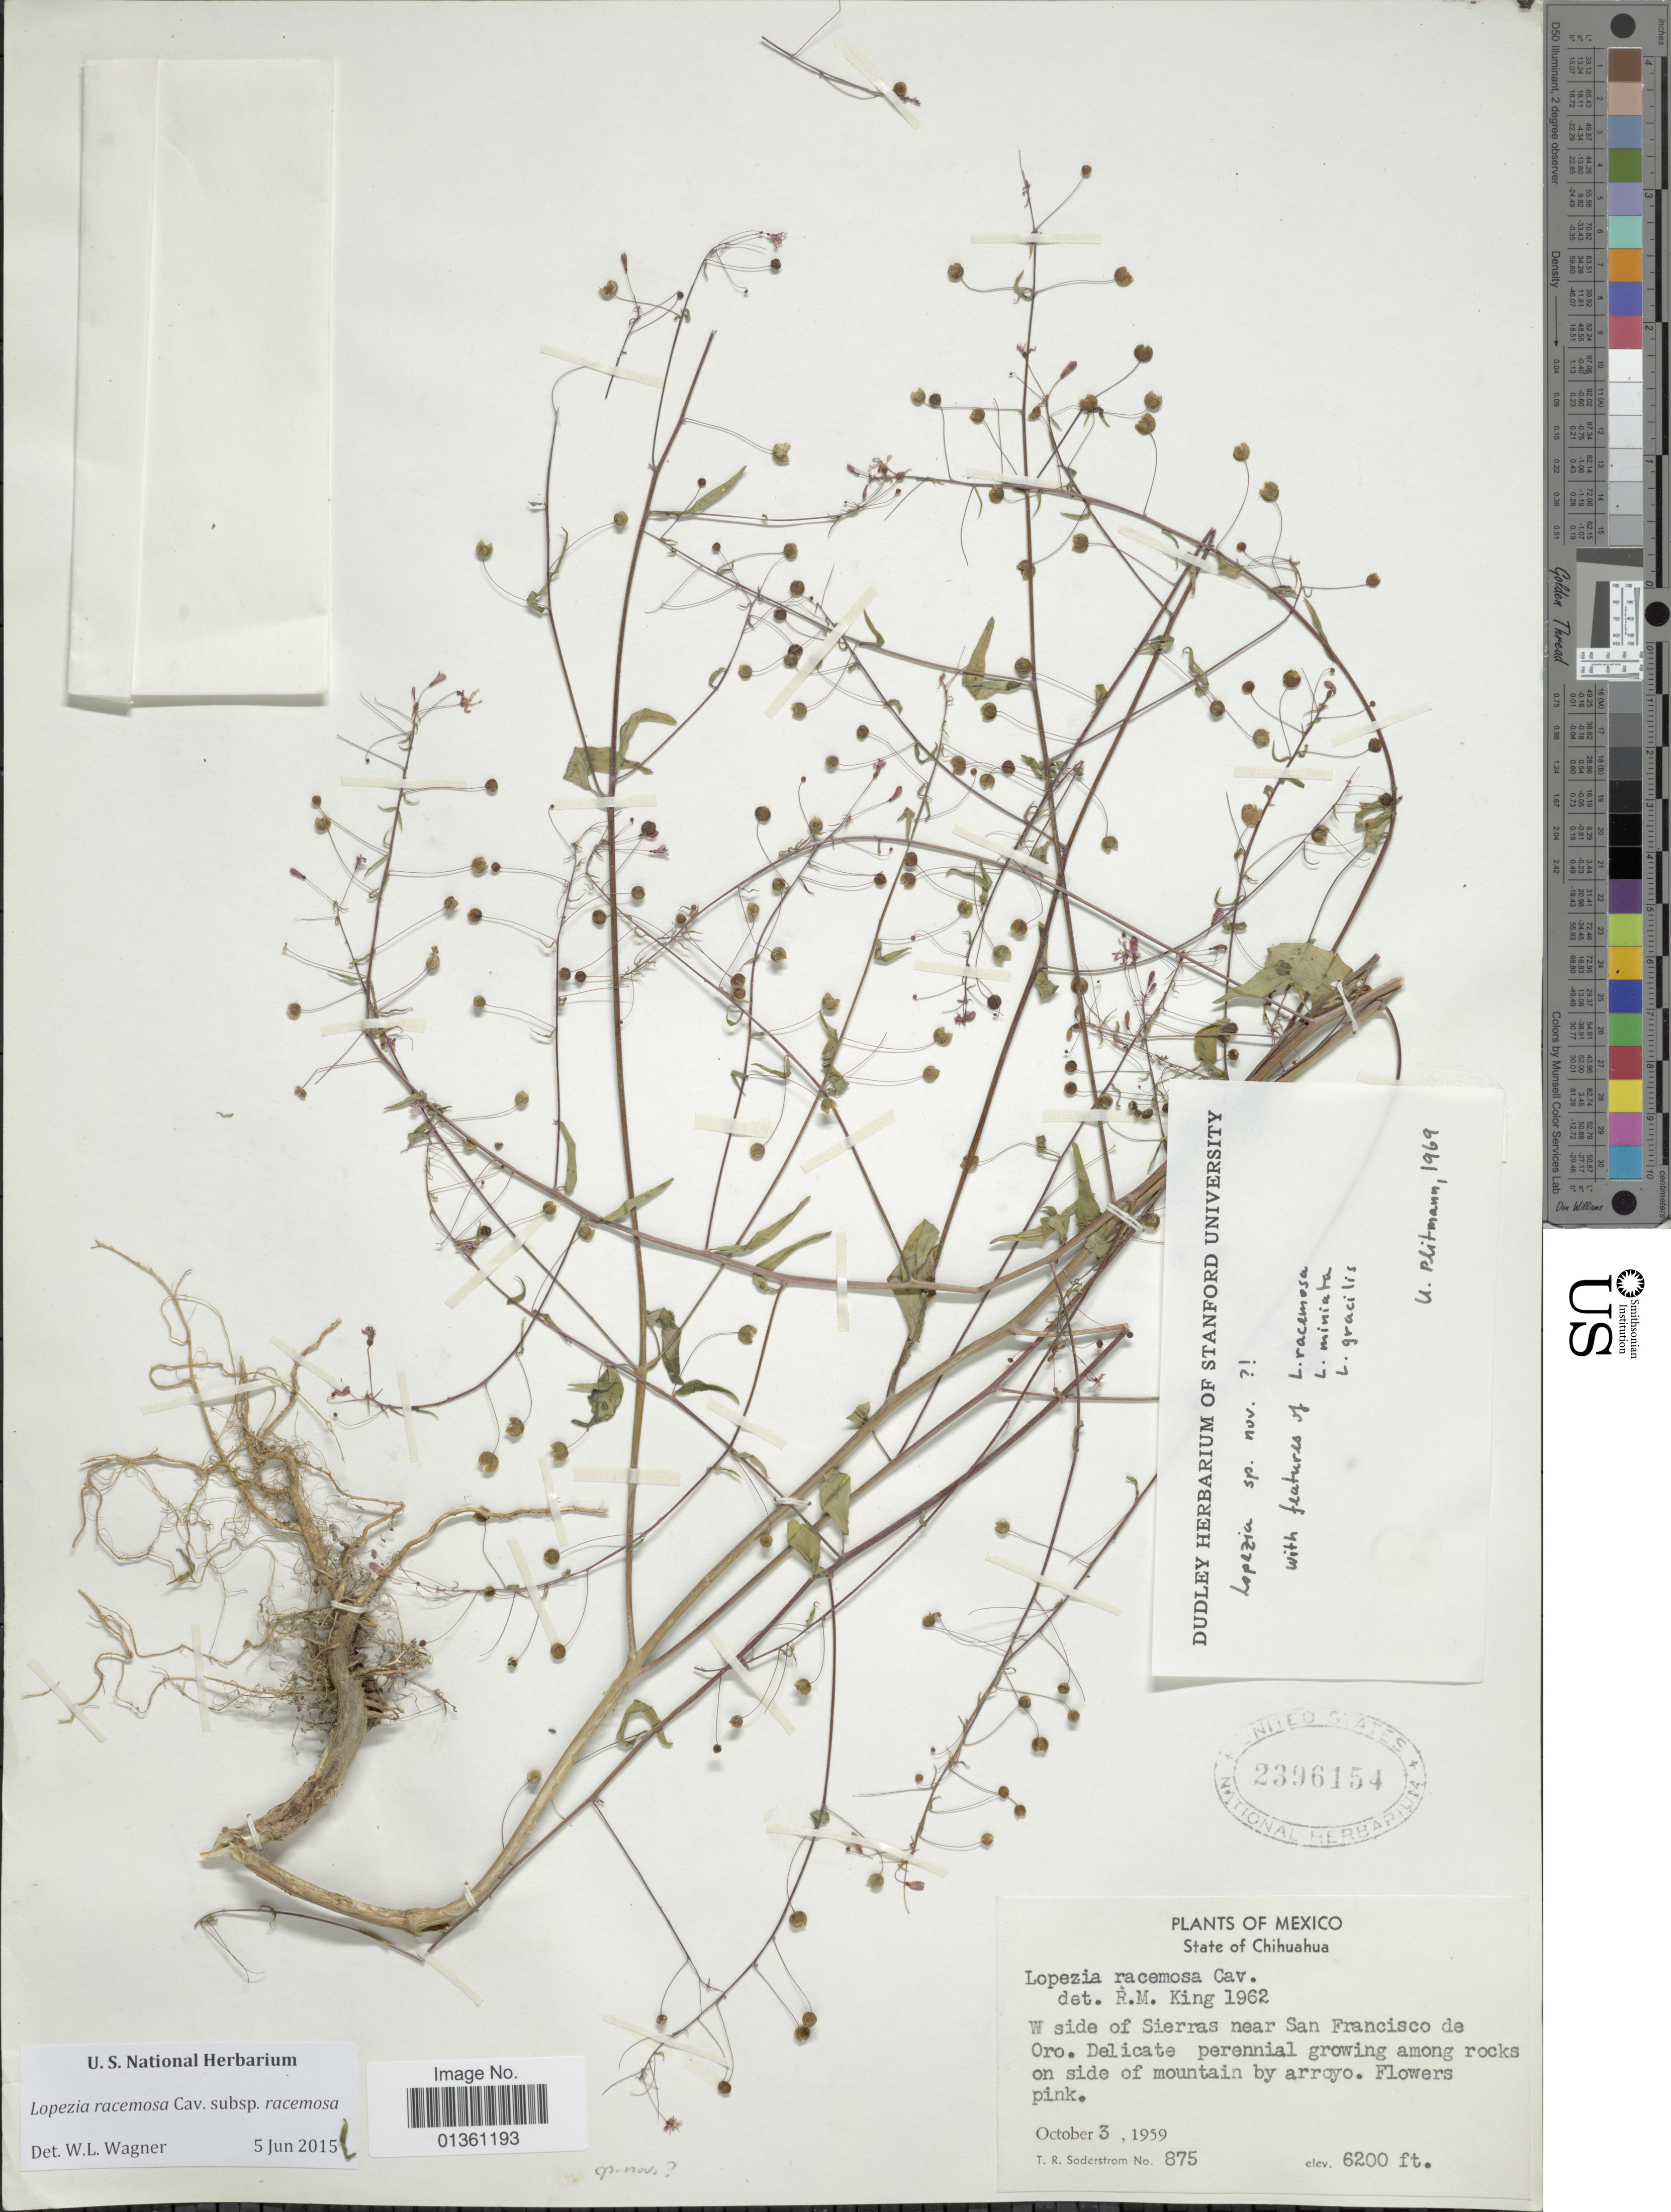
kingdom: Plantae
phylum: Tracheophyta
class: Magnoliopsida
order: Myrtales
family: Onagraceae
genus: Lopezia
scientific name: Lopezia racemosa subsp. racemosa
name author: Cav.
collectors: T. R. Soderstrom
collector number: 875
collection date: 1959-10-03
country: Mexico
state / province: Chihuahua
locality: W side of Sierras near San Francisco de Oro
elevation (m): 1890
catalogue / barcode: US 2396154